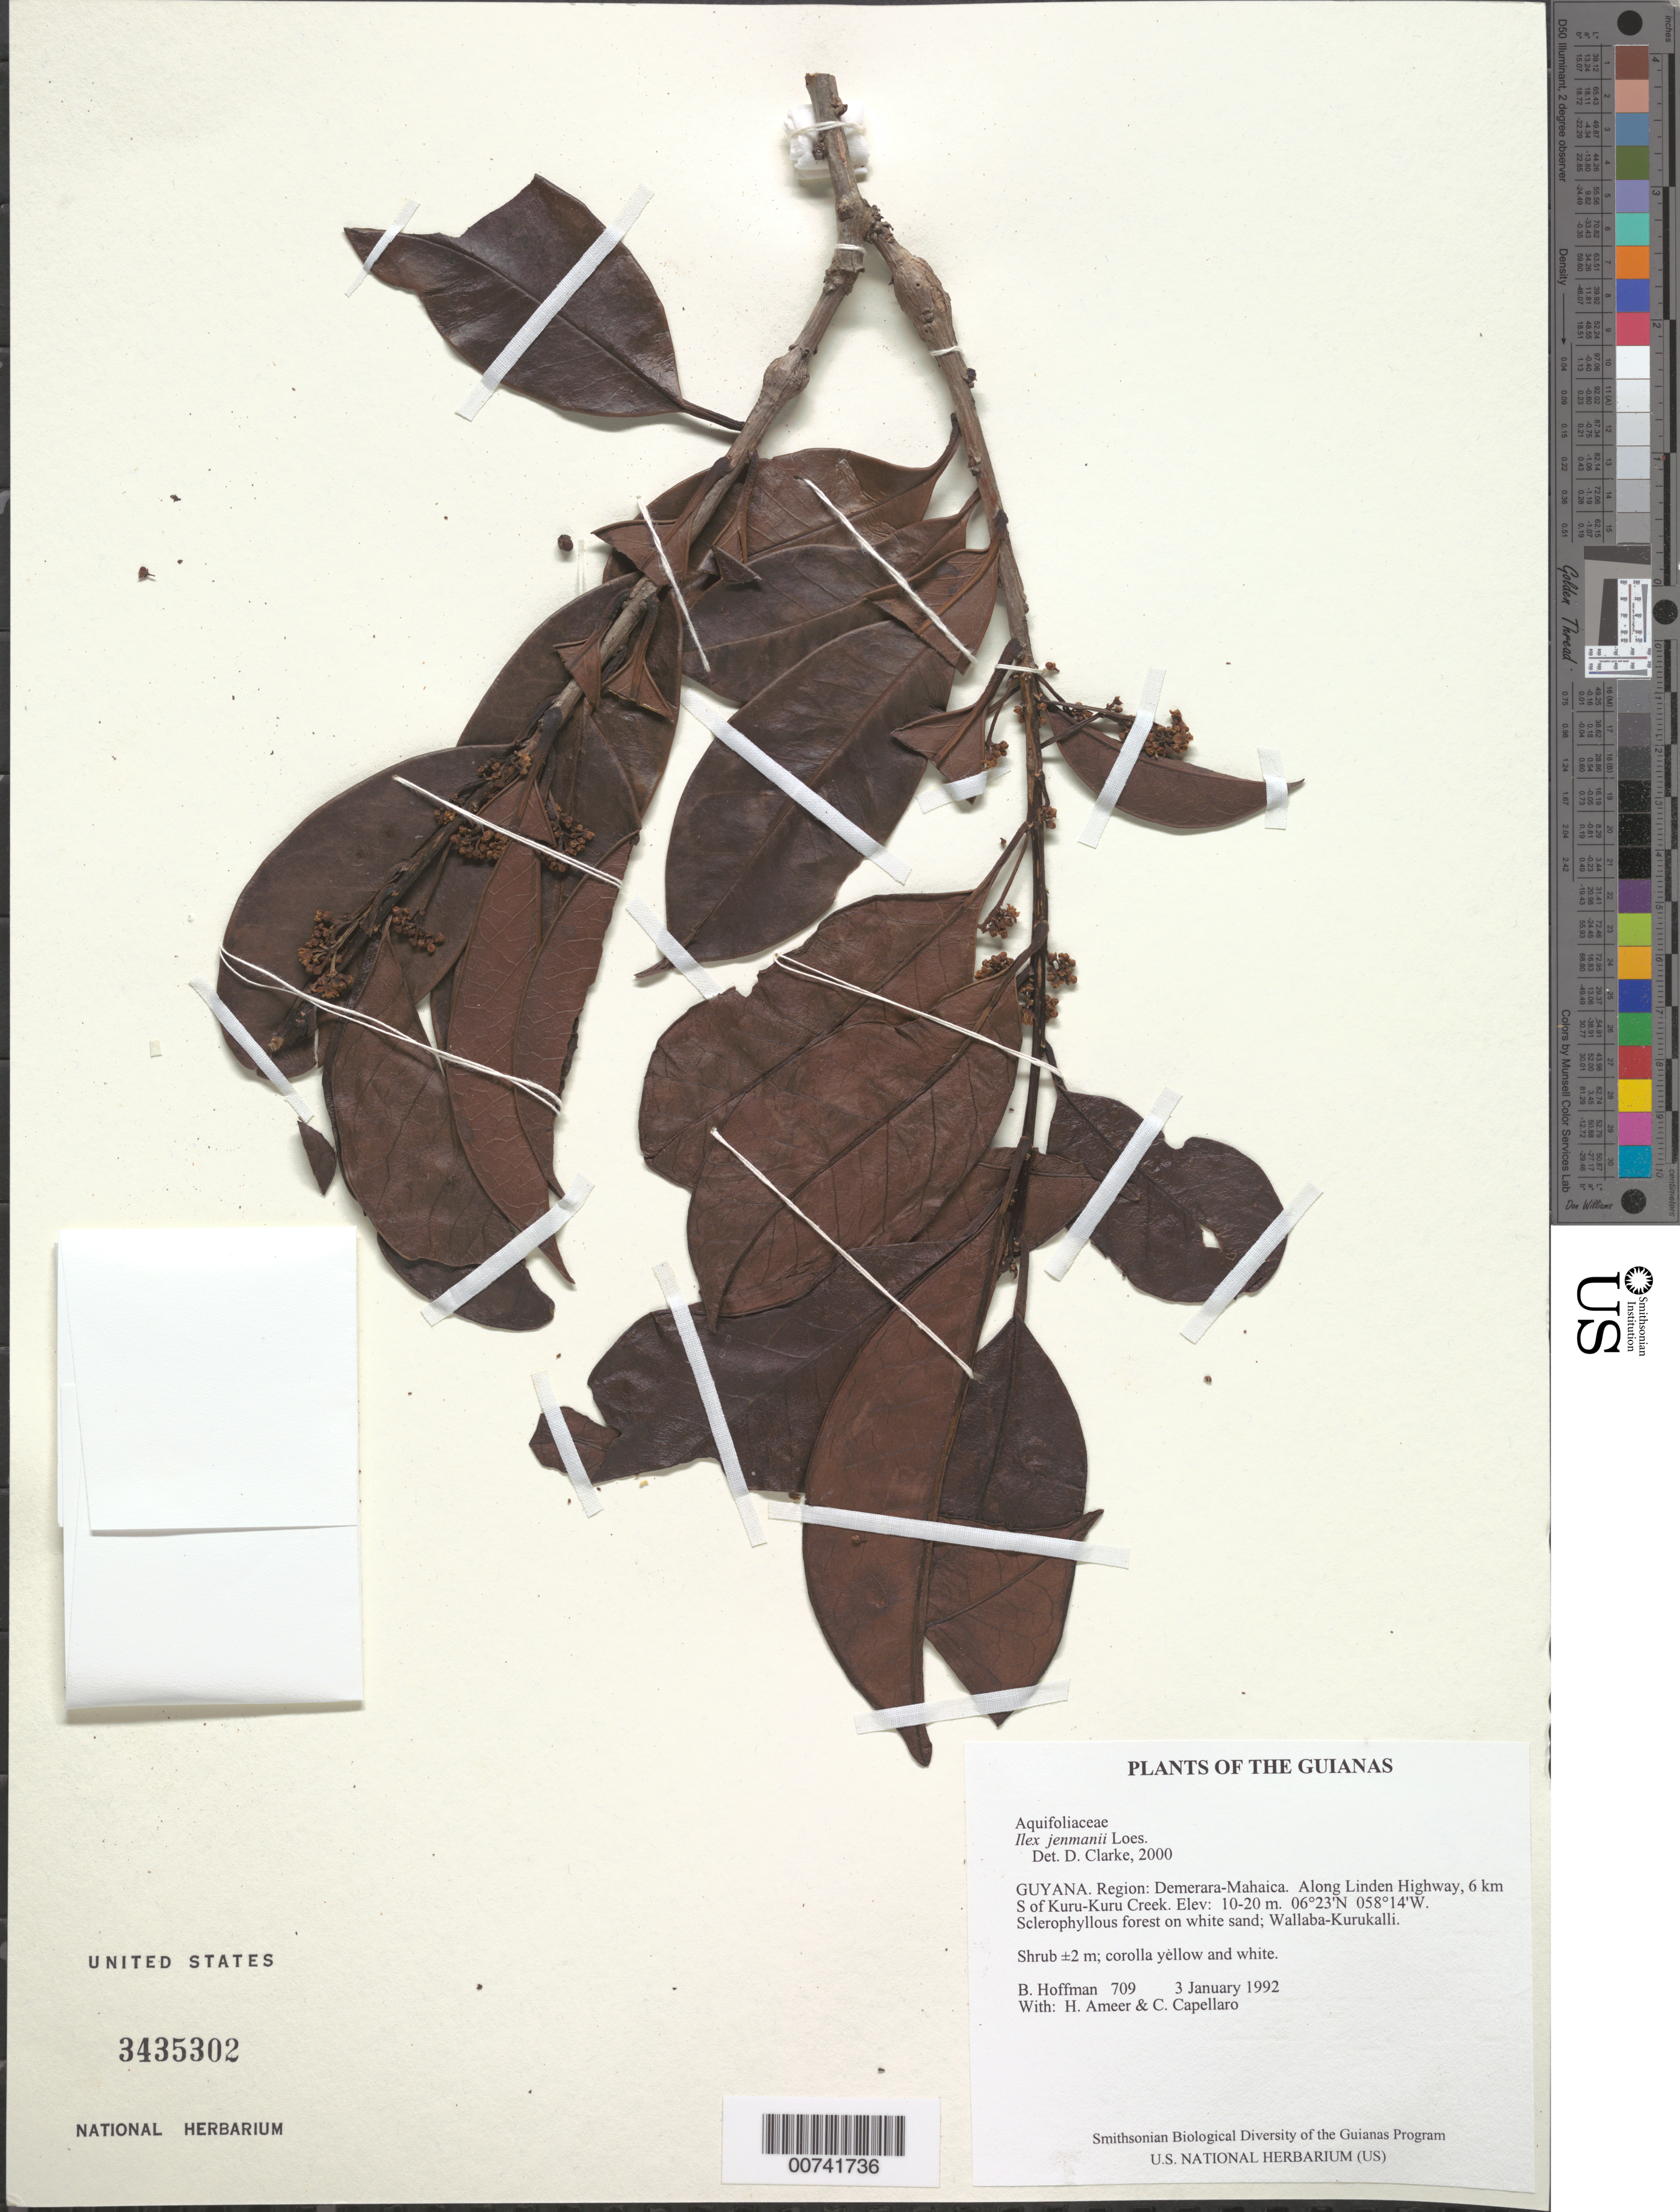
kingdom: Plantae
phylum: Tracheophyta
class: Magnoliopsida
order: Aquifoliales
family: Aquifoliaceae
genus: Ilex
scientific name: Ilex daphnogenea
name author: Reissek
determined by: Barriera, Gabrielle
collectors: B. Hoffman, H. Ameer & C. Capellaro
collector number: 709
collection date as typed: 3 January 1992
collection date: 1992-01-03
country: Guyana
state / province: Demerara-Mahaica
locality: Along Linden Highway, 6 km S of Kuru-Kuru Creek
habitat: Sclerophyllous forest on white sand; Wallaba-Kurukalli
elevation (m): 10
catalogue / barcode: US 3435302